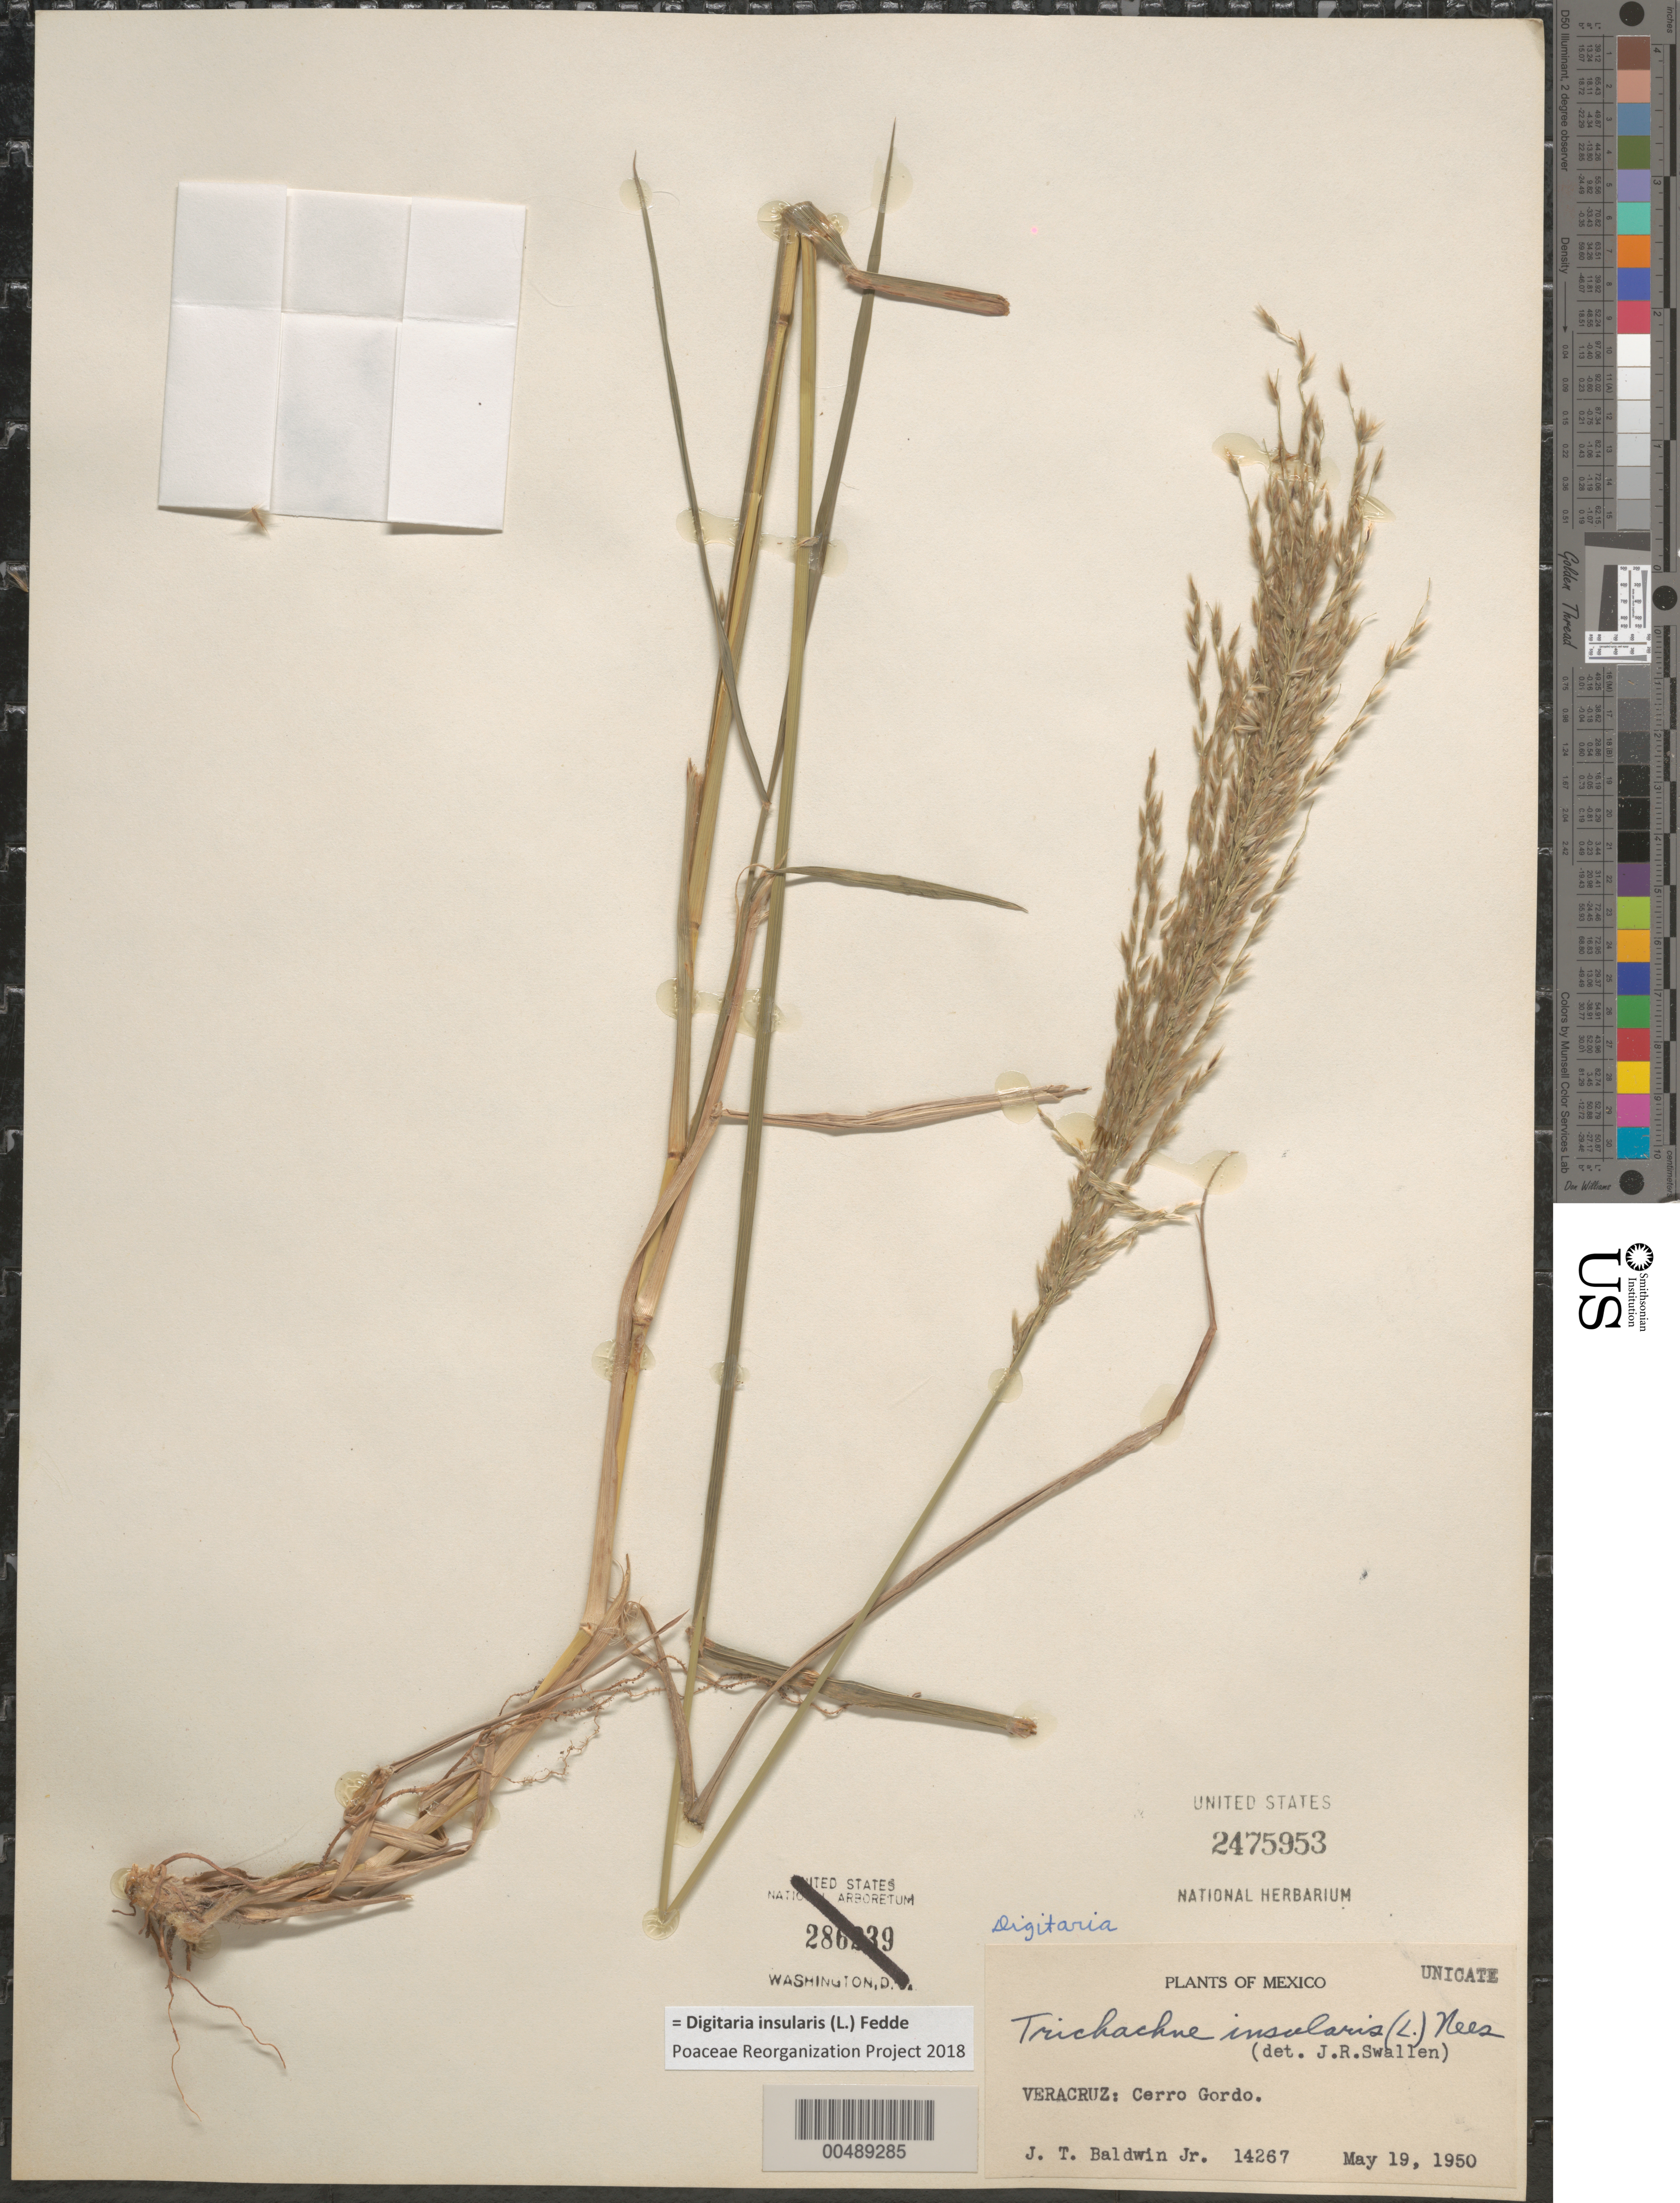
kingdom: Plantae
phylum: Tracheophyta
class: Liliopsida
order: Poales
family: Poaceae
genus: Digitaria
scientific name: Digitaria insularis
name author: (L.) Fedde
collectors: J. T. Baldwin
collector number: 14267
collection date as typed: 19 May 1950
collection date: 1950-05-19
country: Mexico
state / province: Veracruz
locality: Cerro Gordo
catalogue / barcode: US 2475953